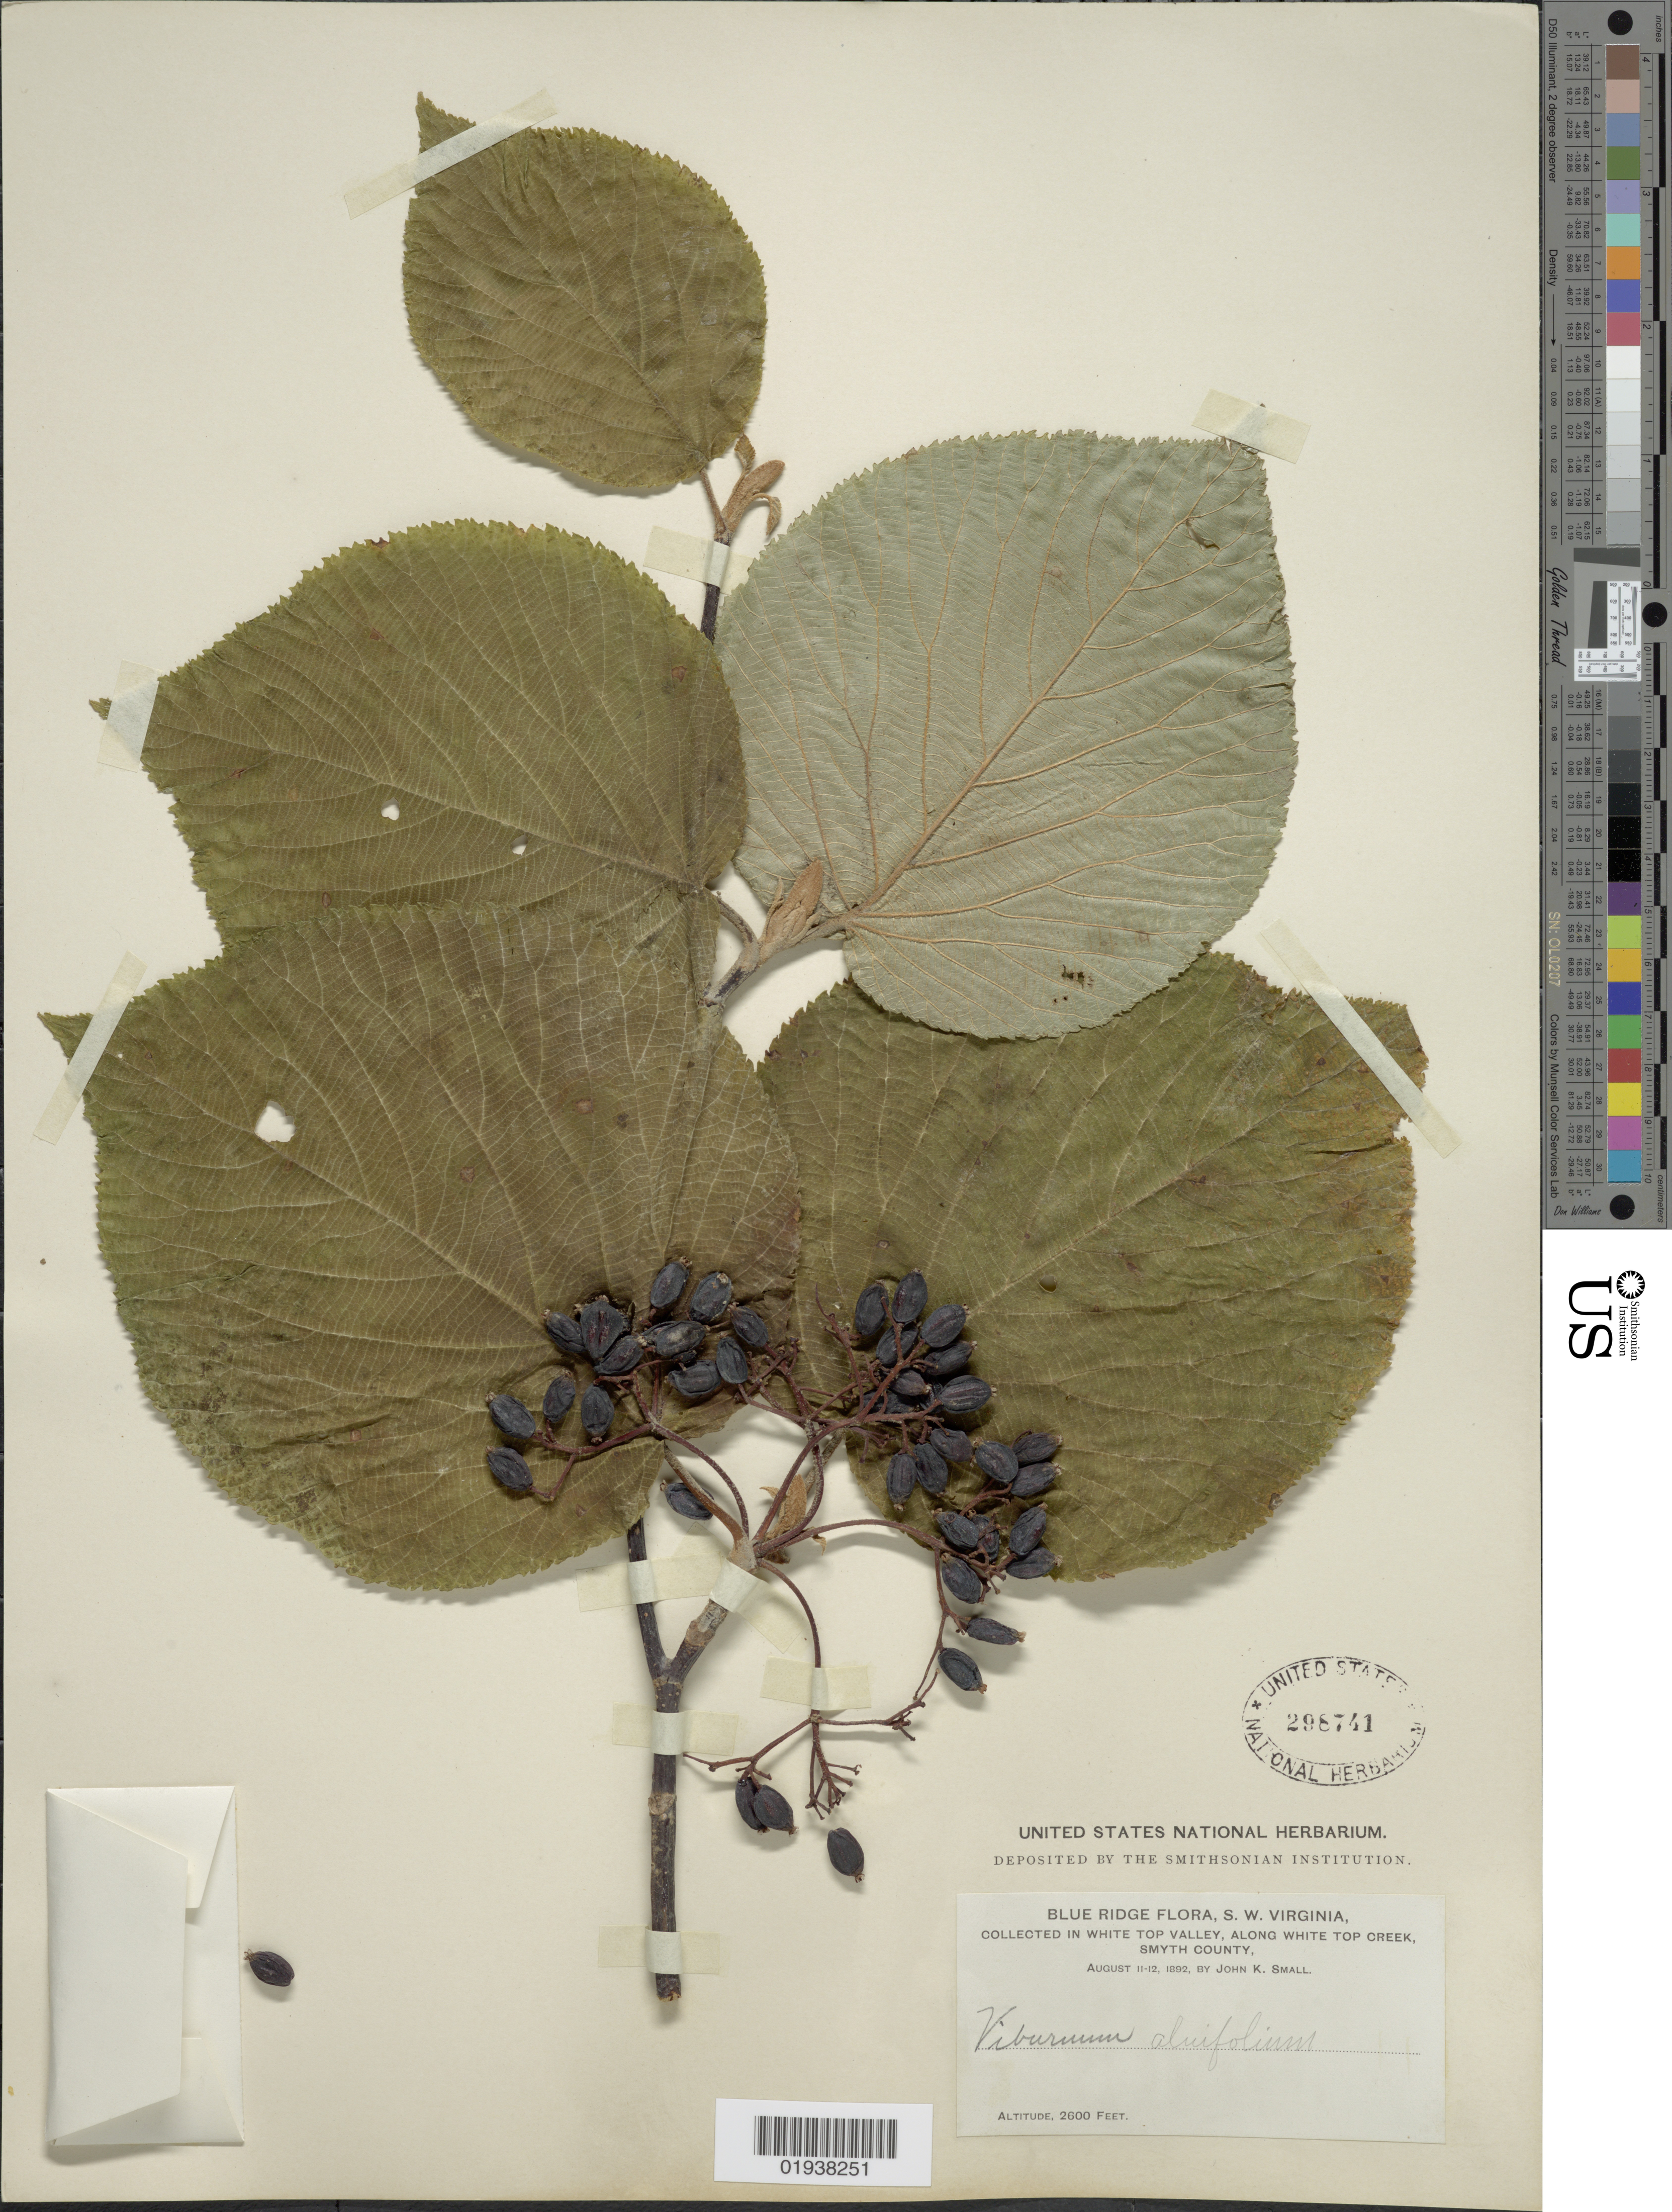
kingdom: Plantae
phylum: Tracheophyta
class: Magnoliopsida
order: Dipsacales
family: Viburnaceae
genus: Viburnum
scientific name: Viburnum alnifolium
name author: Marshall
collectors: J. K. Small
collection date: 1892-08-11/1892-08-12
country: United States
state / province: Virginia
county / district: Smyth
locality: S.W. Virginia. In White Top Valley, along White Top Creek, Smyth County.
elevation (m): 792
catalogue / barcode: US 298741